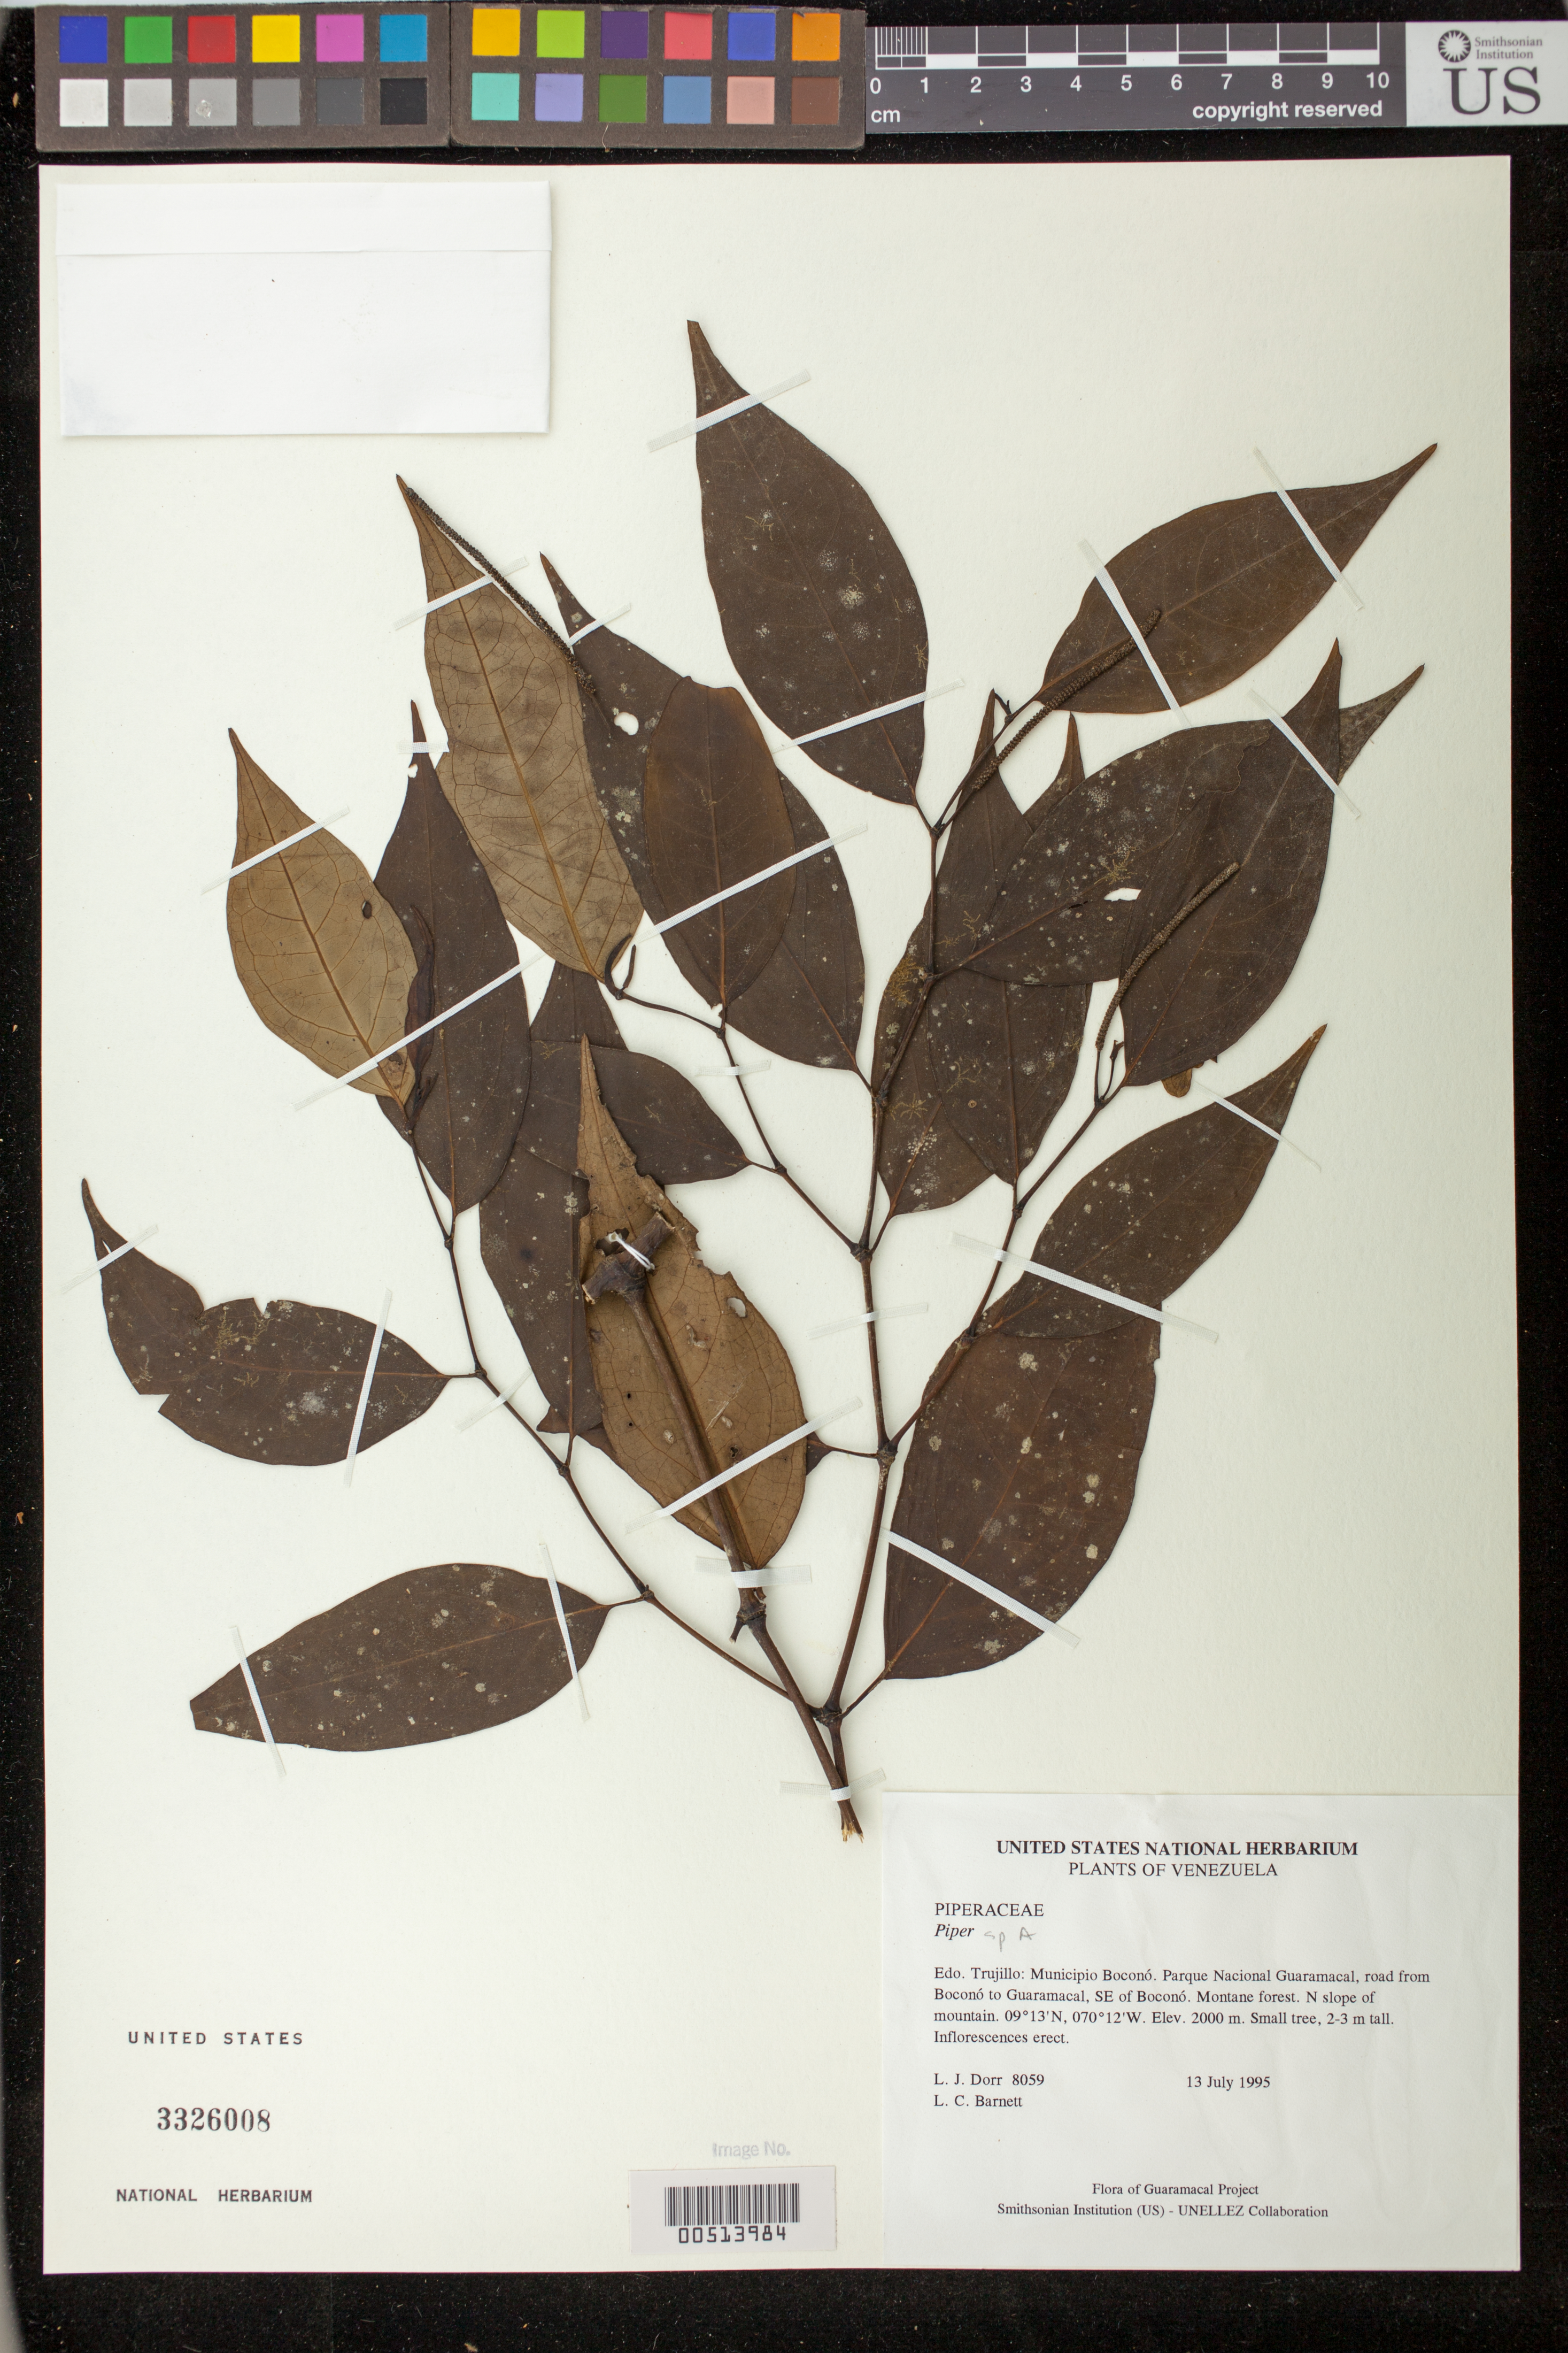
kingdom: Plantae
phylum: Tracheophyta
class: Magnoliopsida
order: Piperales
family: Piperaceae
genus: Piper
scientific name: Piper sotobosquense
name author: S.M. Niño & Dorr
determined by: Niño, S. M.; Dorr, L. J.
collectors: L. J. Dorr & L. C. Barnett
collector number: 8059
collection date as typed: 13 Jul 1995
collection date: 1995-07-13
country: Venezuela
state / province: Trujillo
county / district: Boconó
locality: Parque Nacional Guaramacal, road from Boconó to Guaramacal, SE of Boconó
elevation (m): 2000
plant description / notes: PORT, US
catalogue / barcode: US 3326008